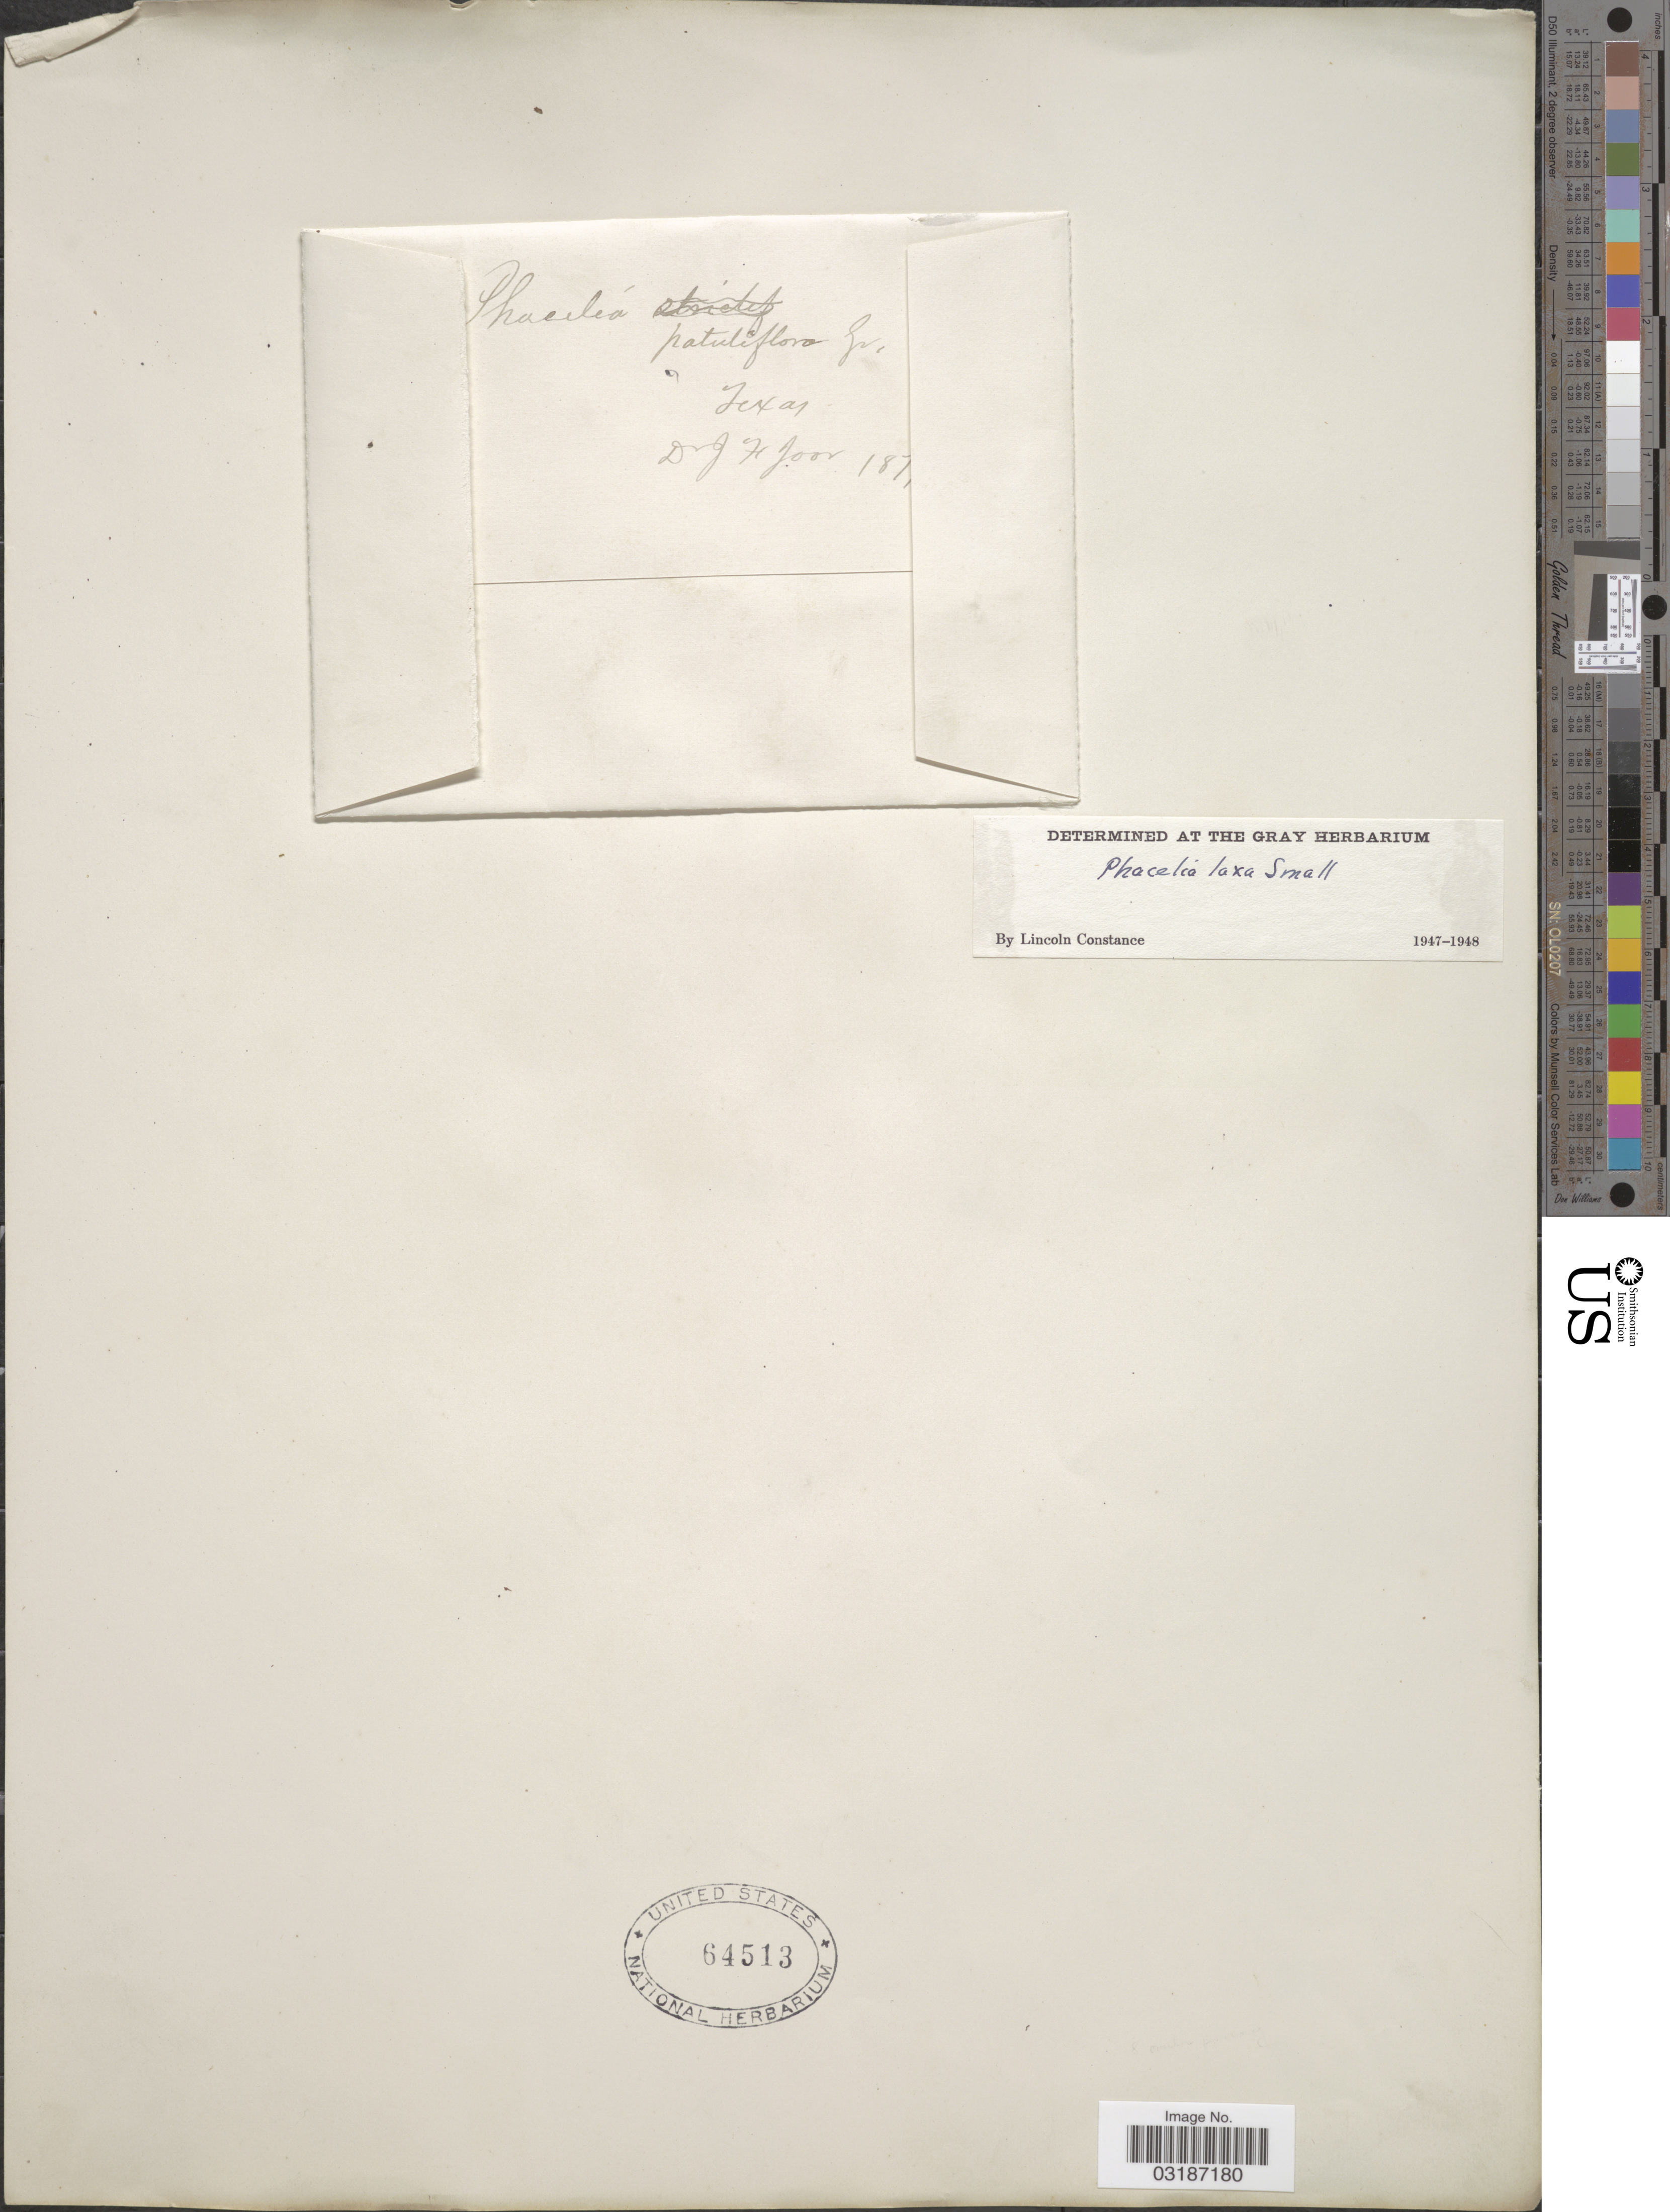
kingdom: Plantae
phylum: Tracheophyta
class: Magnoliopsida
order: Boraginales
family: Hydrophyllaceae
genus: Phacelia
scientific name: Phacelia laxa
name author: Small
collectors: J. F. Joor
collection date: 1871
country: United States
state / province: Texas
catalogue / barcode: US 64513